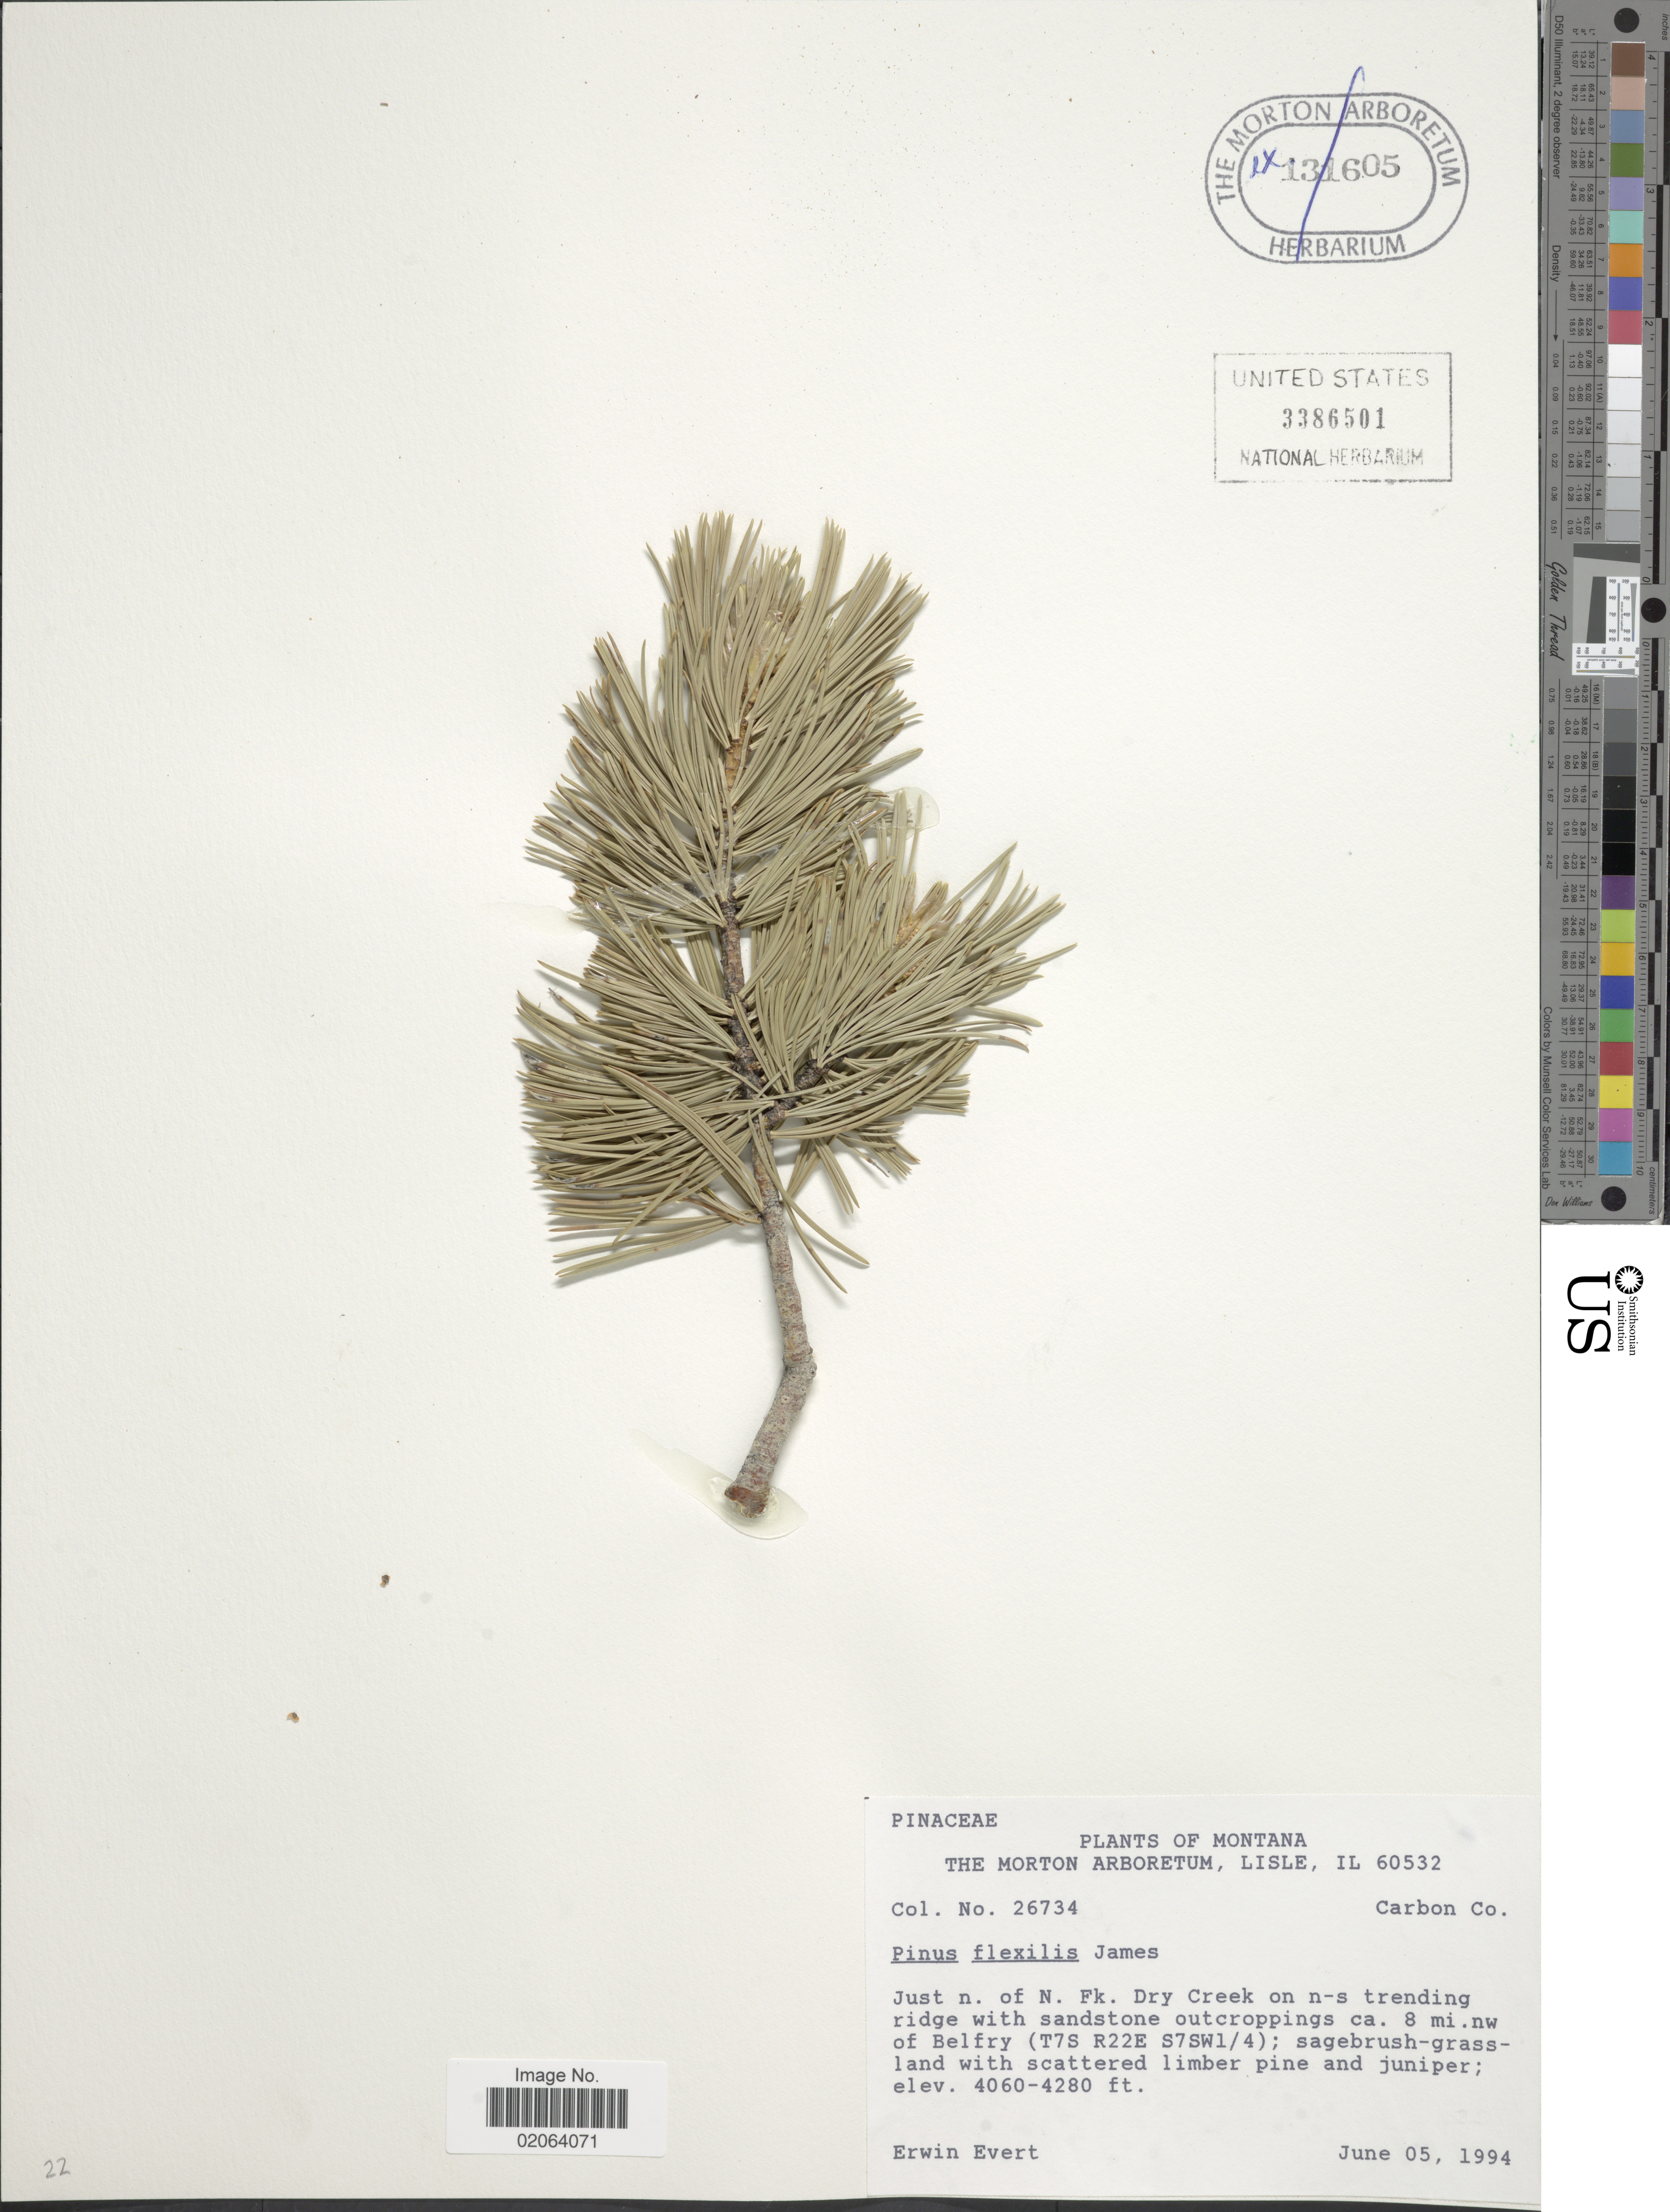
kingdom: Plantae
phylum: Tracheophyta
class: Pinopsida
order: Pinales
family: Pinaceae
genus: Pinus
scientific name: Pinus flexilis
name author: E. James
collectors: E. Evert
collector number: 26734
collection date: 1994-06-05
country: United States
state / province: Montana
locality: Just n. of N. Fk. Dry Creek on n-s trending ridge ca. 8 mi. nw. of Belfry (T7S R22E S7SW1/4)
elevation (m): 1237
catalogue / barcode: US 3386501